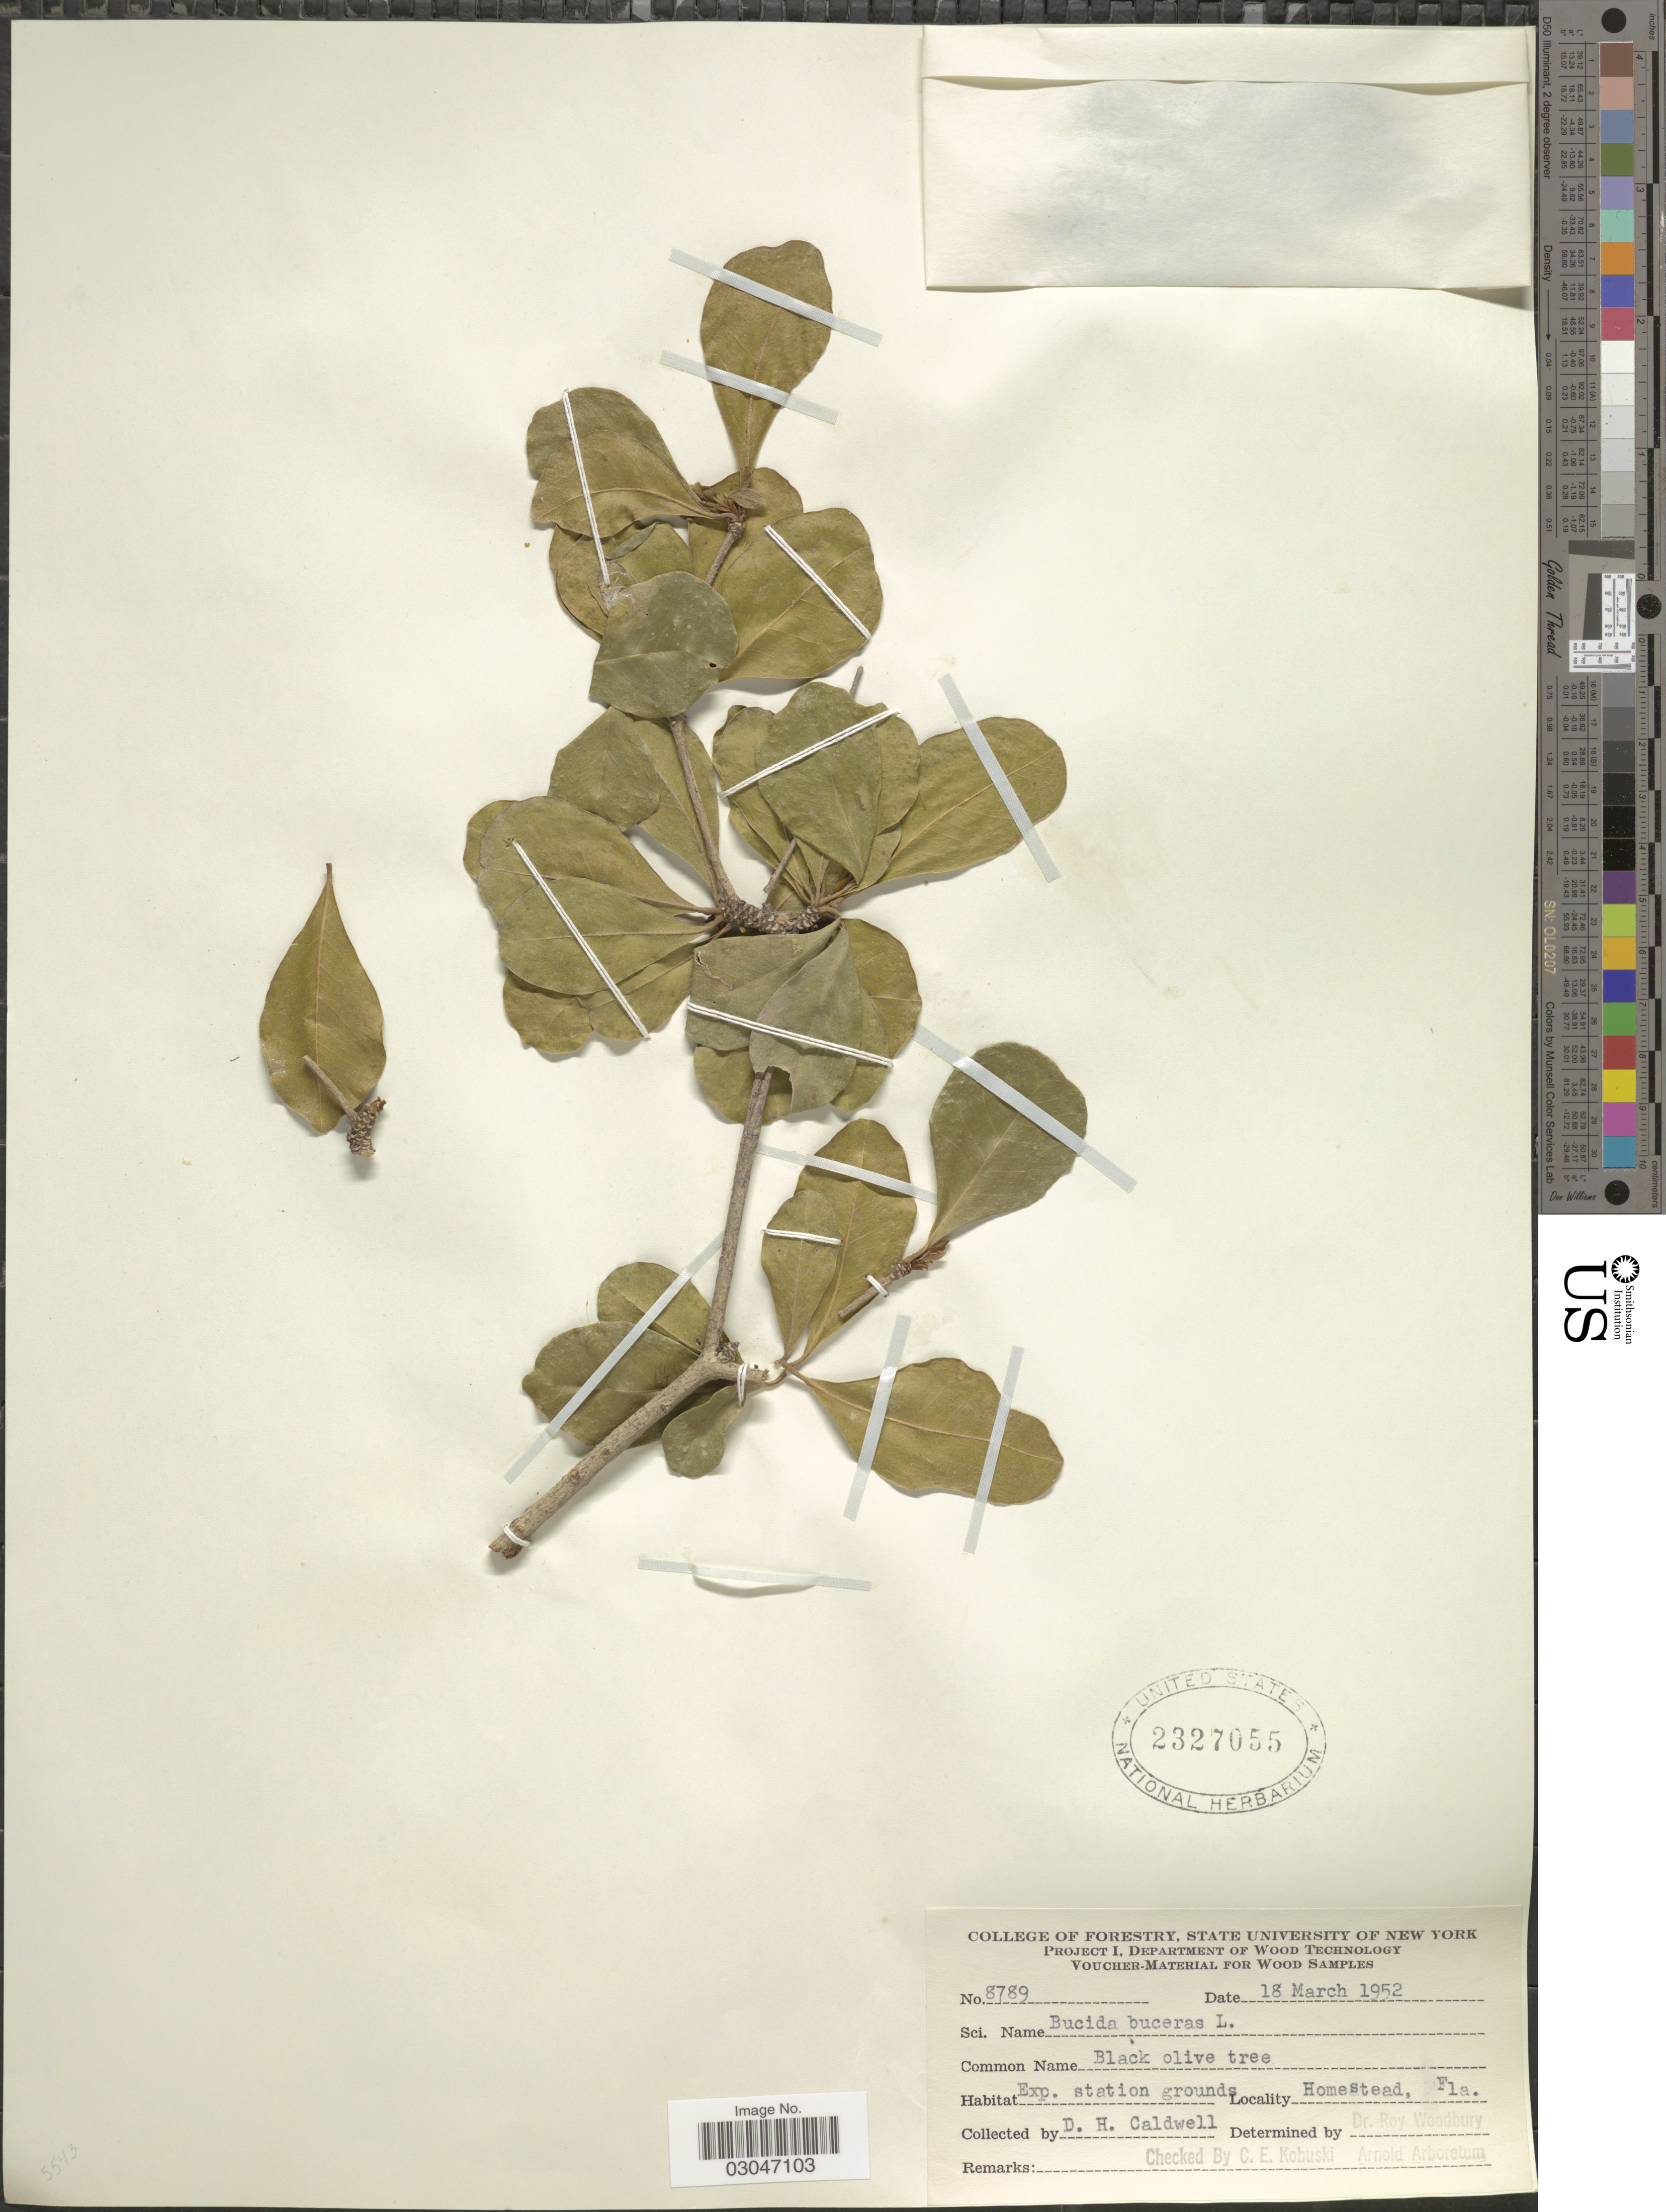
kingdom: Plantae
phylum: Tracheophyta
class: Magnoliopsida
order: Myrtales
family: Combretaceae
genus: Terminalia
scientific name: Terminalia buceras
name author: (L.) C. Wright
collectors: D. H. Caldwell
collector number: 8789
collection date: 1952-03-18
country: United States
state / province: Florida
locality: Homestead, Fla.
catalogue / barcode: US 2327055